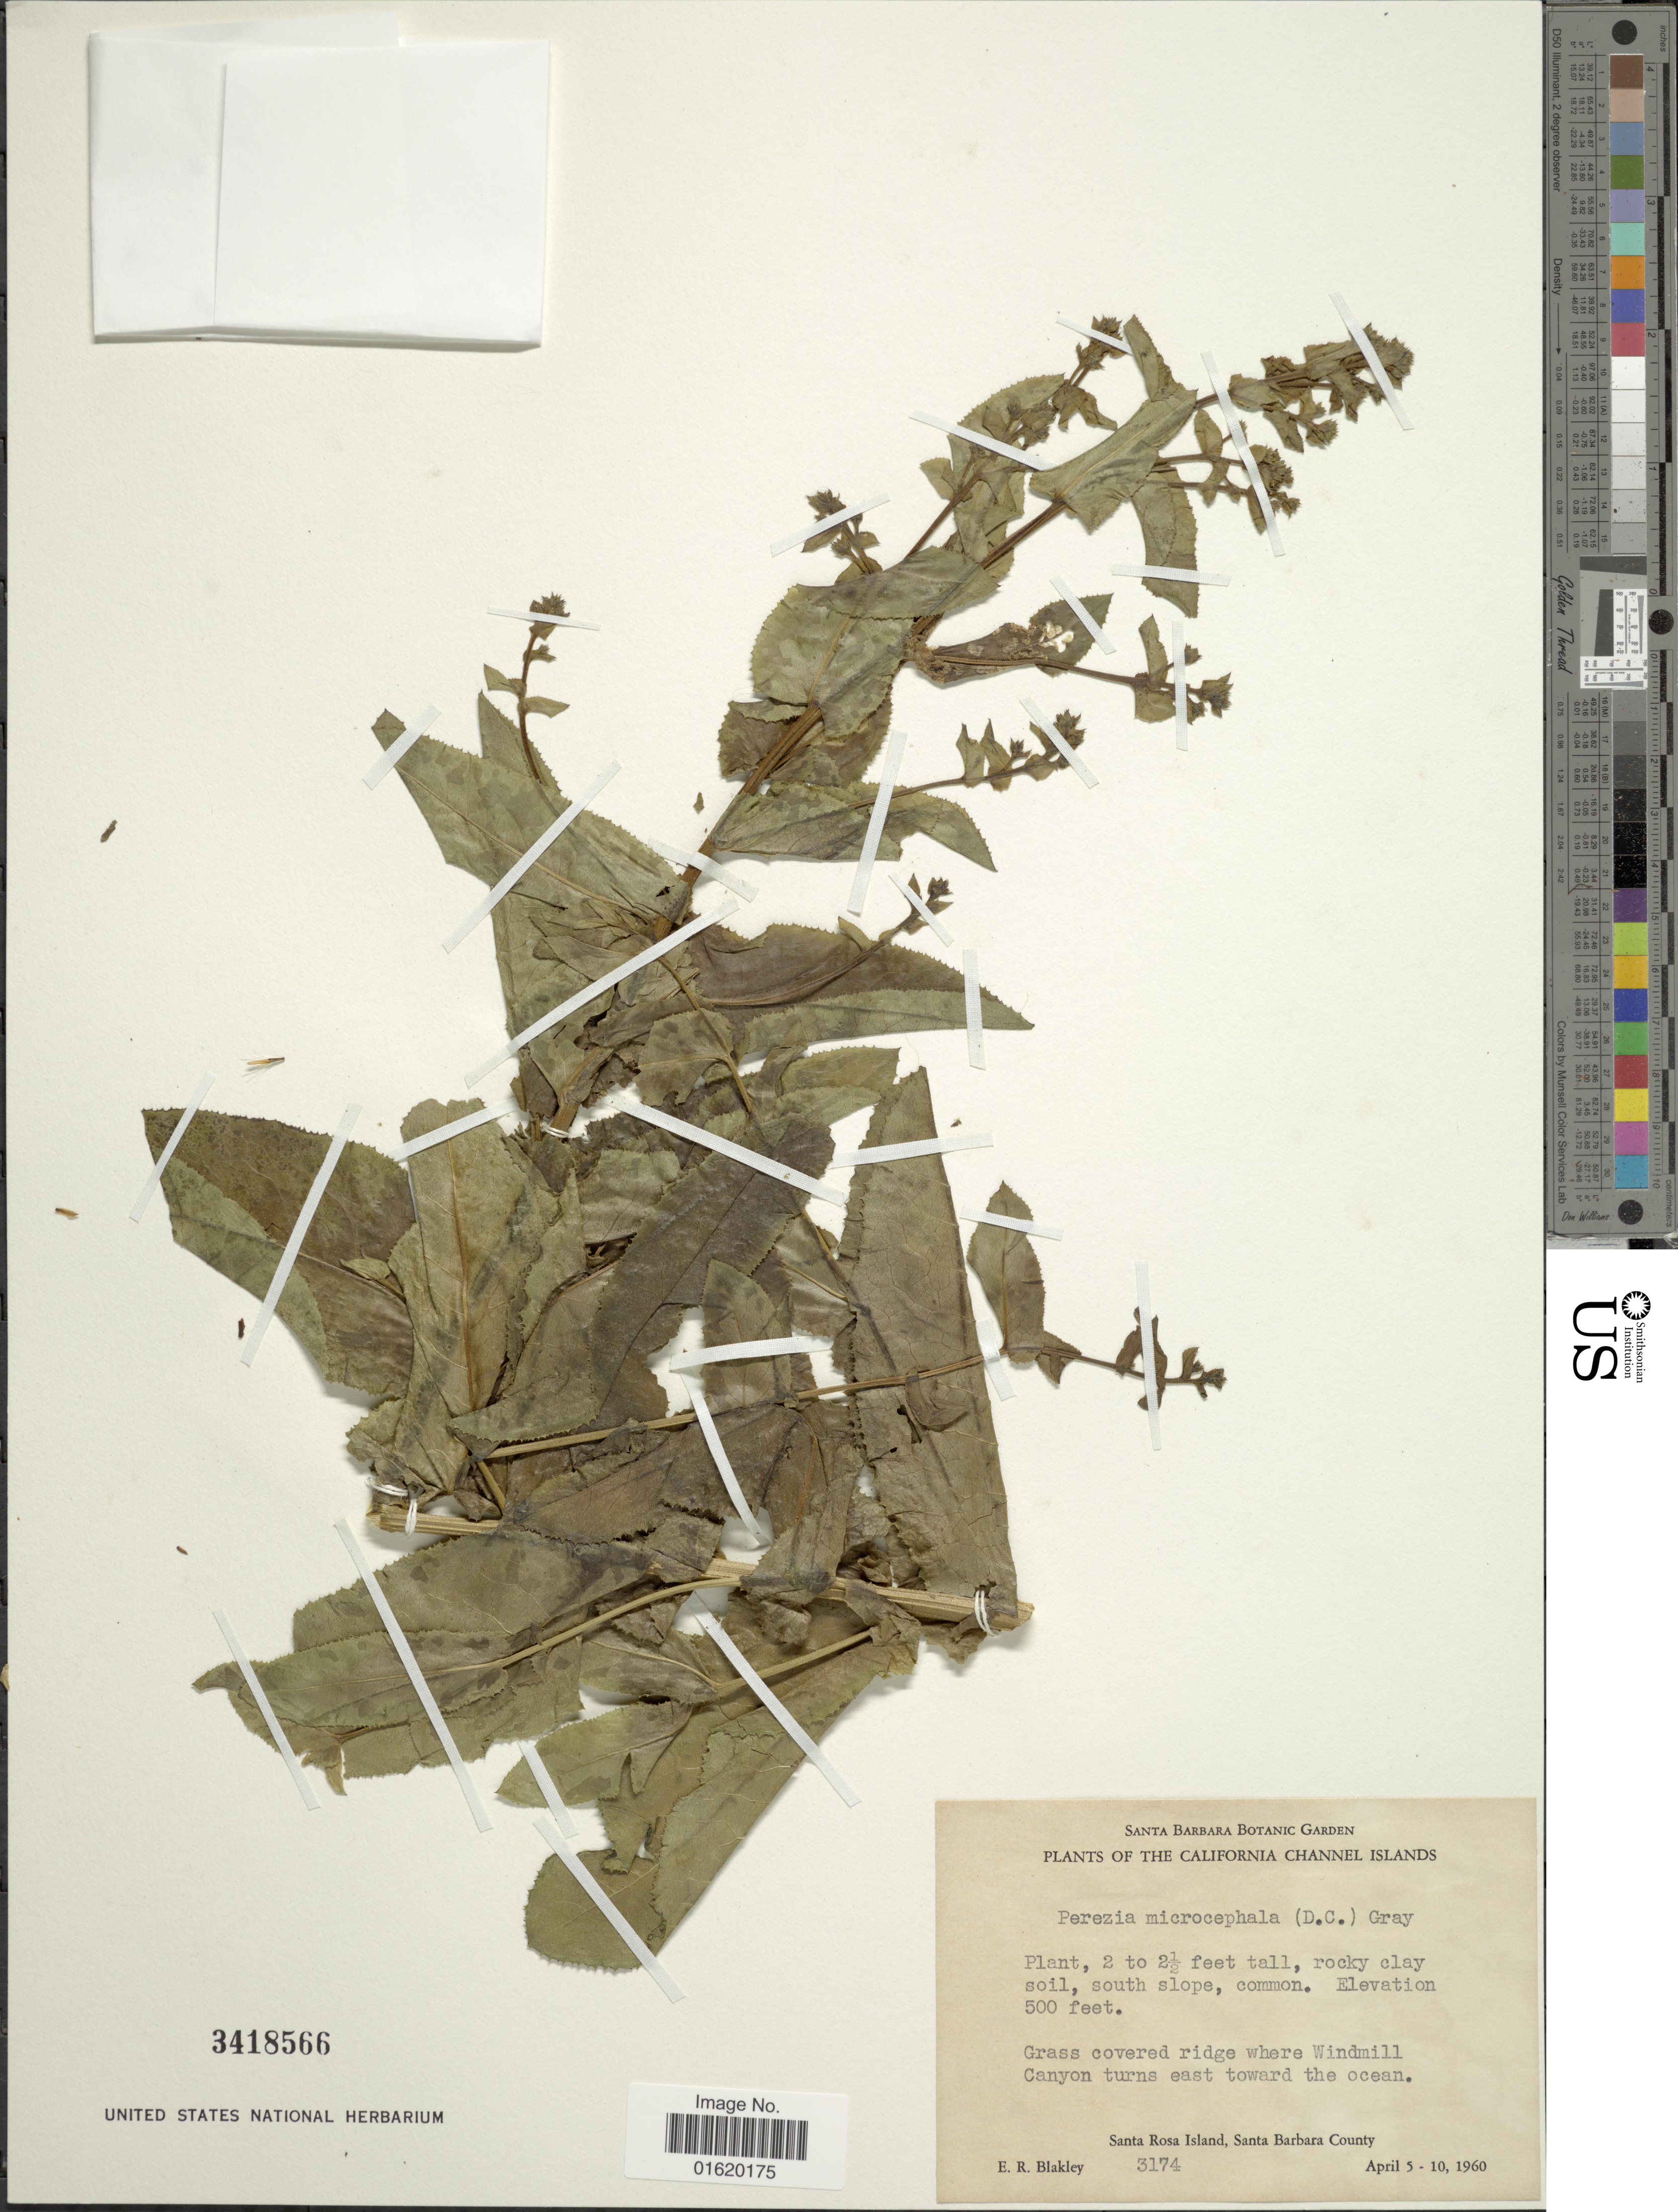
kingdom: Plantae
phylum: Tracheophyta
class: Magnoliopsida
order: Asterales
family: Asteraceae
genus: Acourtia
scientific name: Acourtia microcephala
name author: DC.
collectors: E. R. Blakley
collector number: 3174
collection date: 1960-04-05/1960-04-10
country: United States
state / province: California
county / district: Santa Barbara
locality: California Channel Islands, grass covered ridge where Windmoill Canyon turns east toward the ocean, Santa Rosa Island, Santa Barbara County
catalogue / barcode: US 3418566